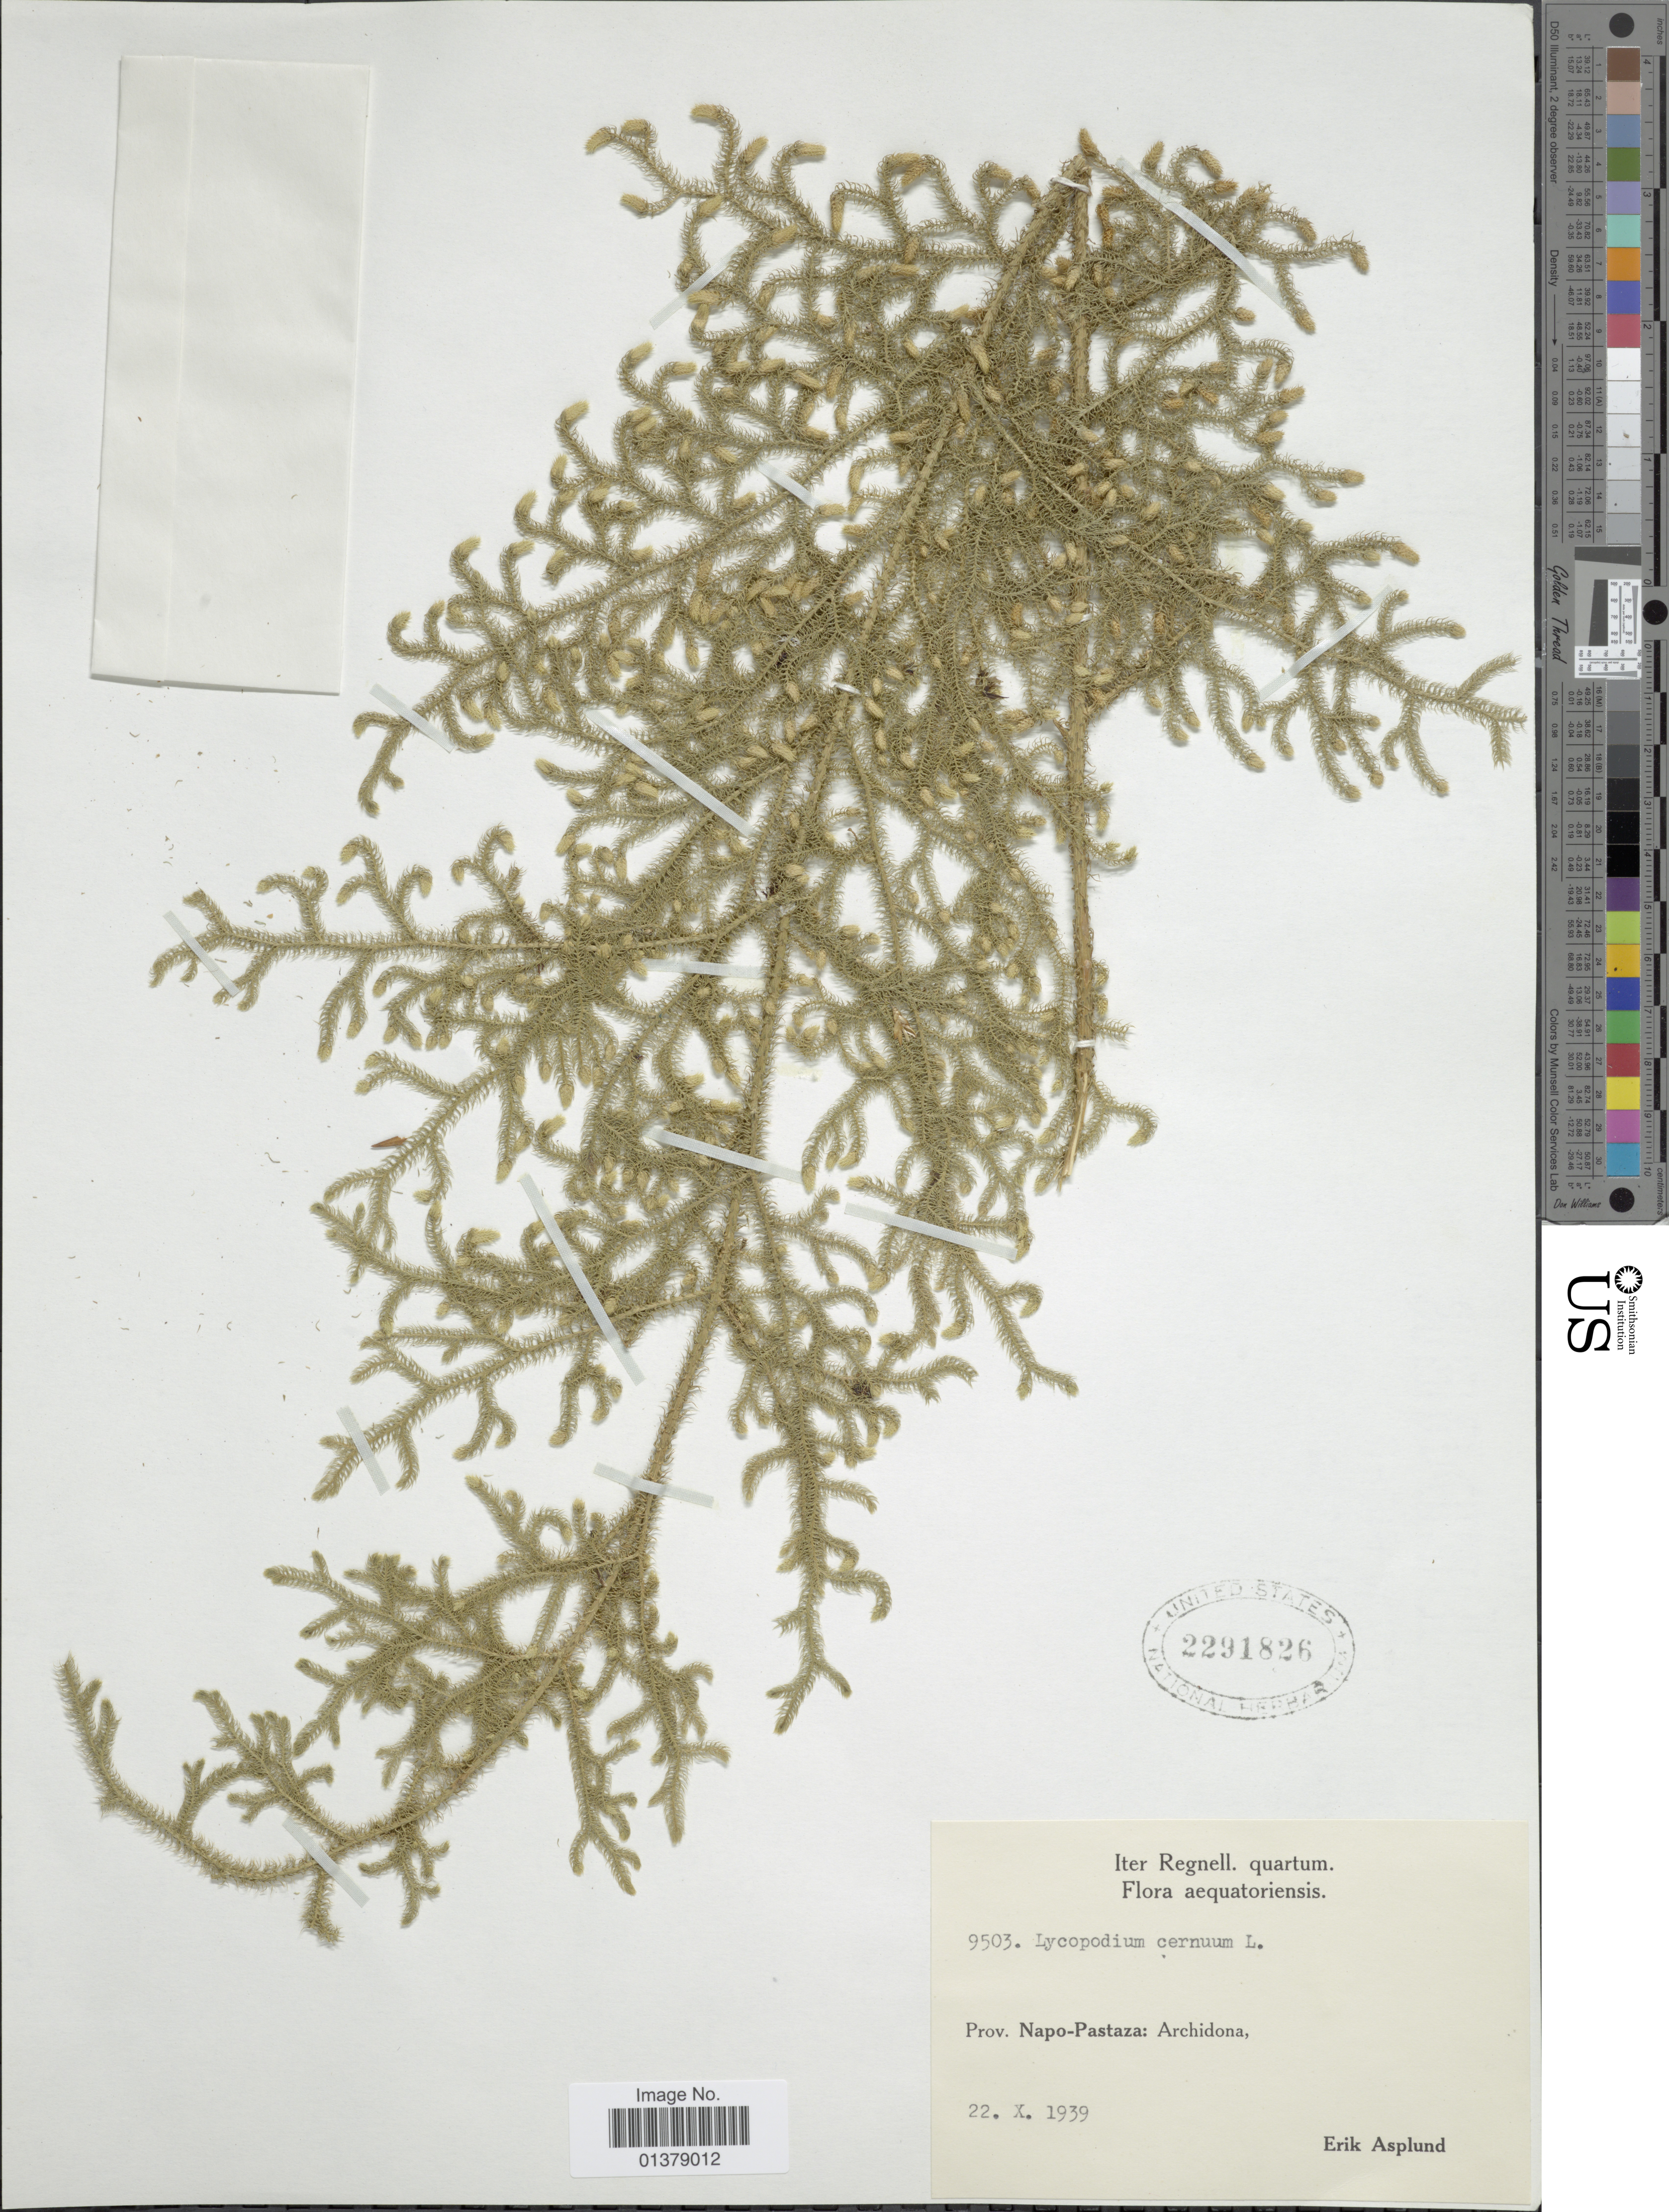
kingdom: Plantae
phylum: Tracheophyta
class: Lycopodiopsida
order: Lycopodiales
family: Lycopodiaceae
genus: Palhinhaea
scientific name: Palhinhaea cernua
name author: (L.) Vasc. & Franco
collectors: E. Asplund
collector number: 9503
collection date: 1939-10-22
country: Ecuador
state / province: Pastaza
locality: Prov.Napo-Pastaza: Archidona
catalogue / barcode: US 2291826